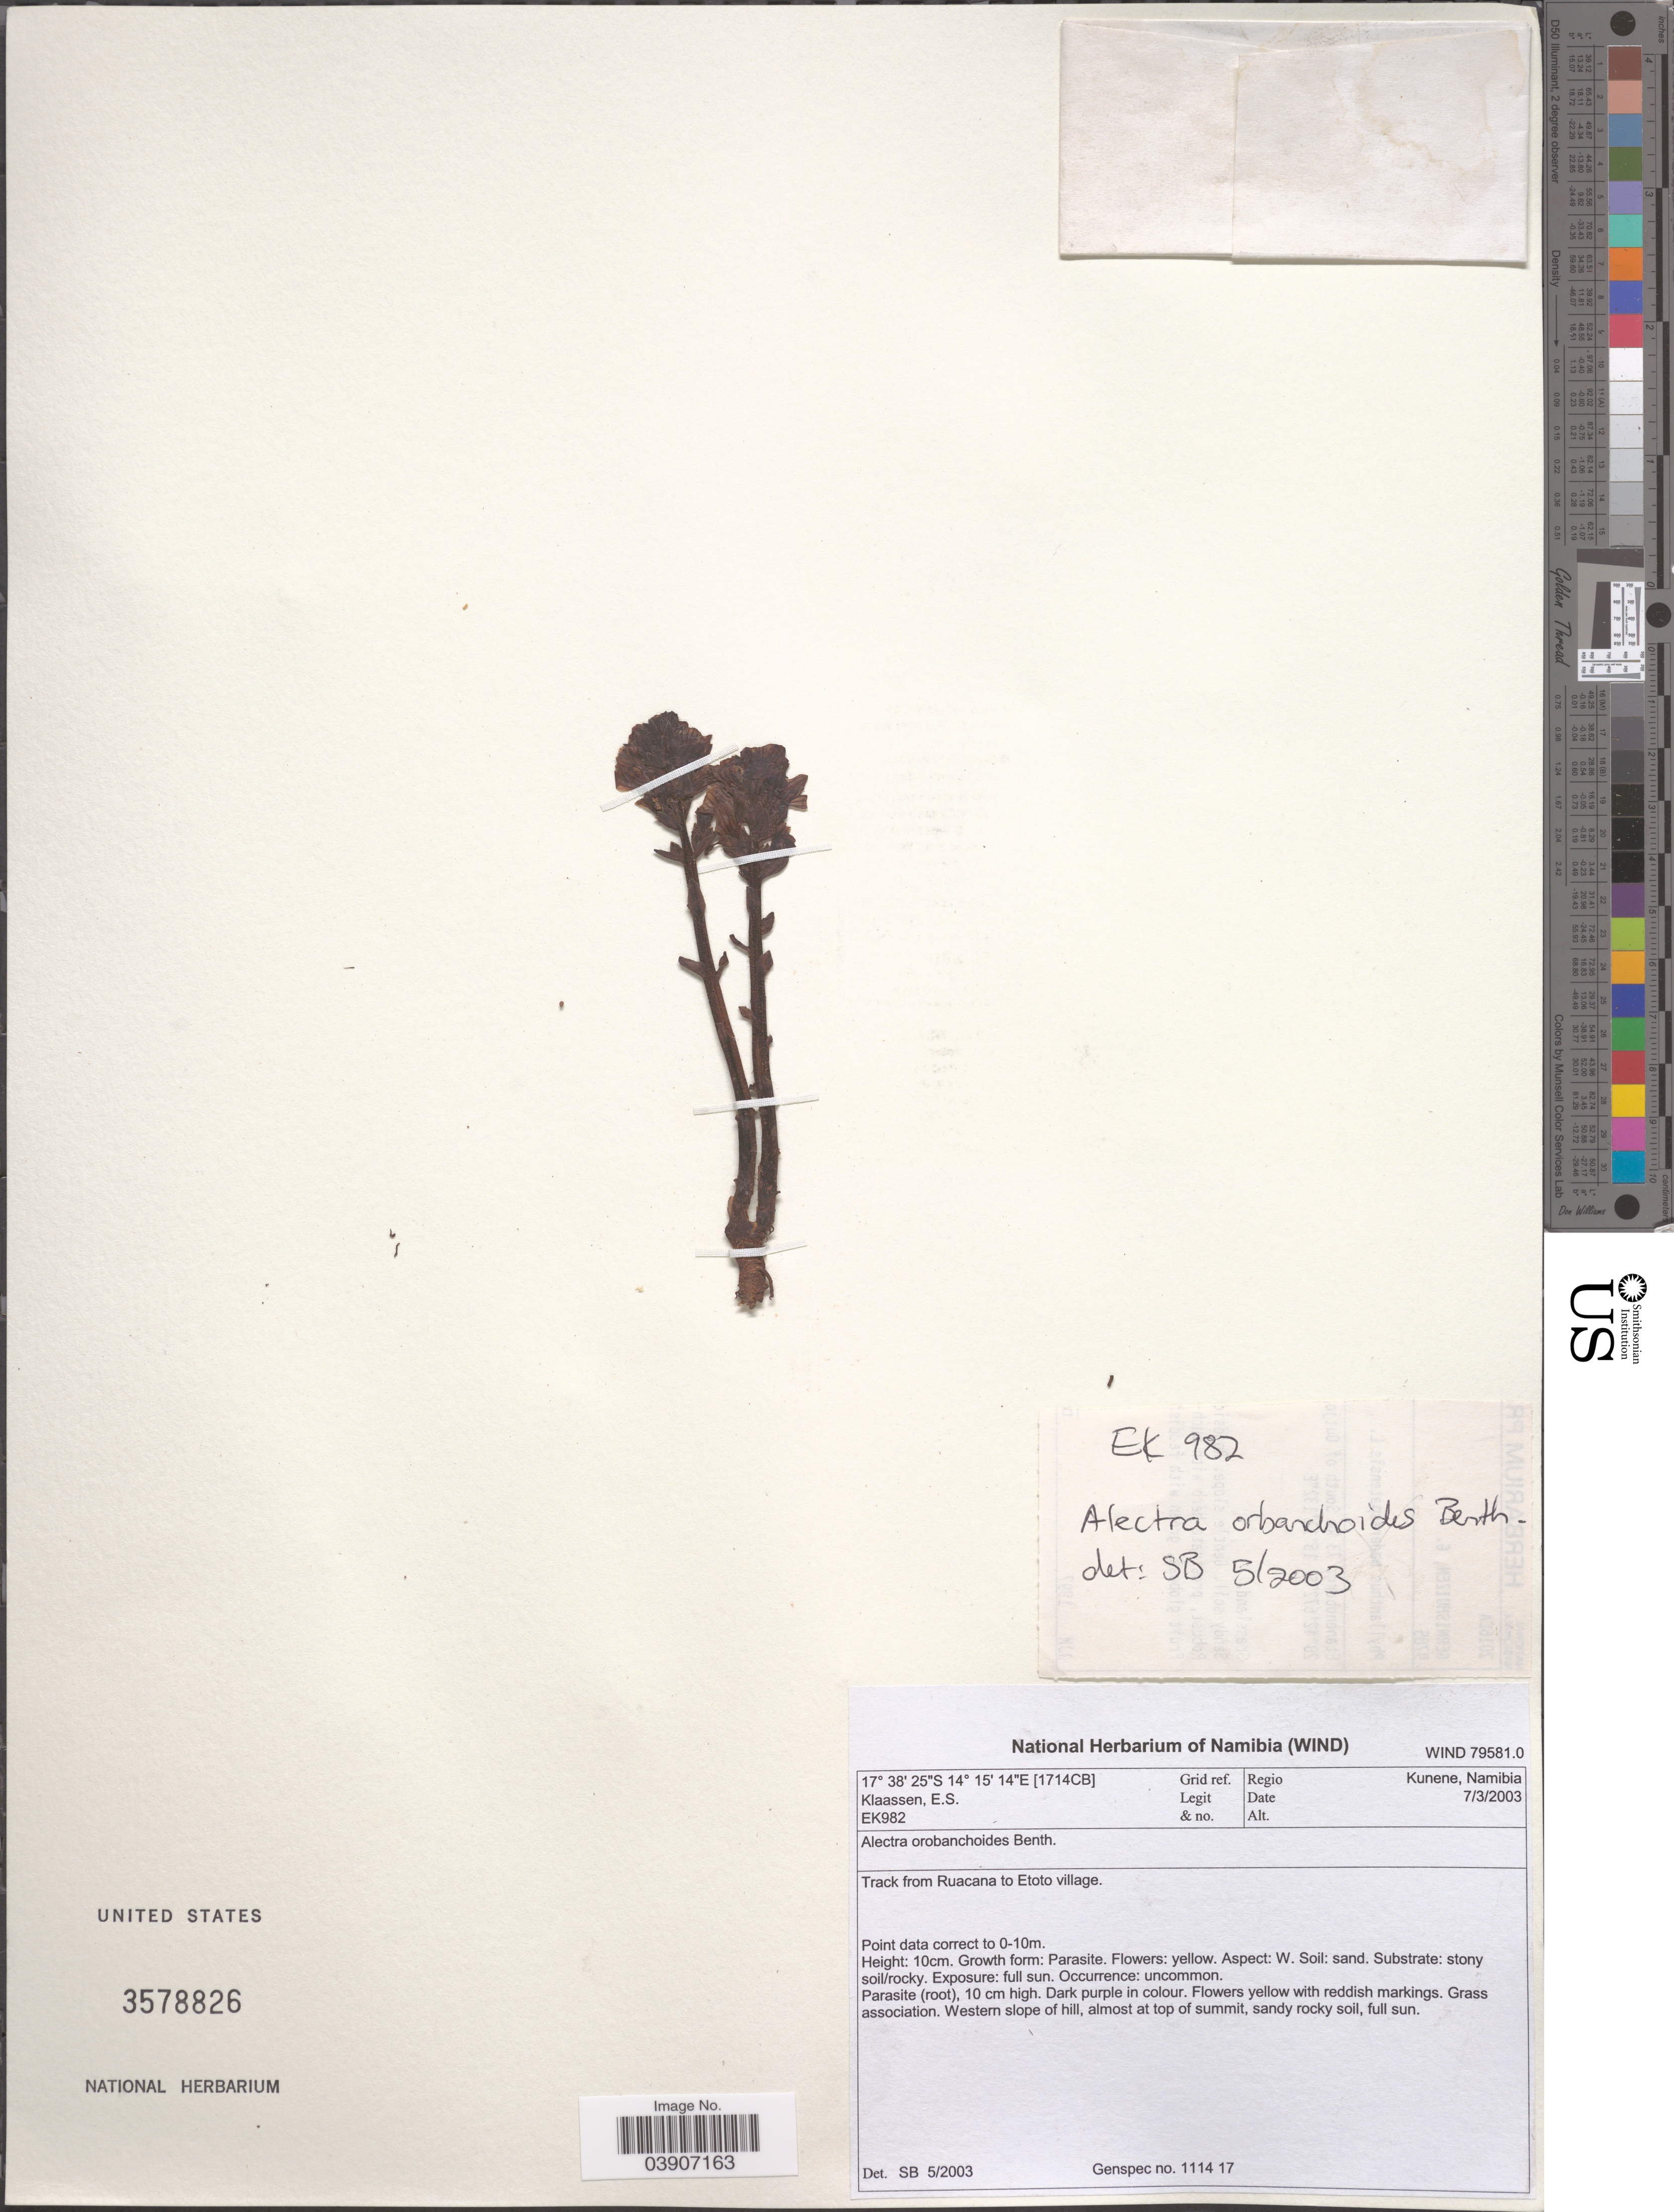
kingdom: Plantae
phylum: Tracheophyta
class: Magnoliopsida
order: Lamiales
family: Orobanchaceae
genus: Alectra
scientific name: Alectra orobanchoides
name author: Benth.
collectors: E. S. Klaassen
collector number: EK982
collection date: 2003-03-07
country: Namibia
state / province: Kunene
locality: [1714CB] Grid ref. Regio Kunene. Track from Ruacana to Etoto village.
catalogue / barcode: US 3578826